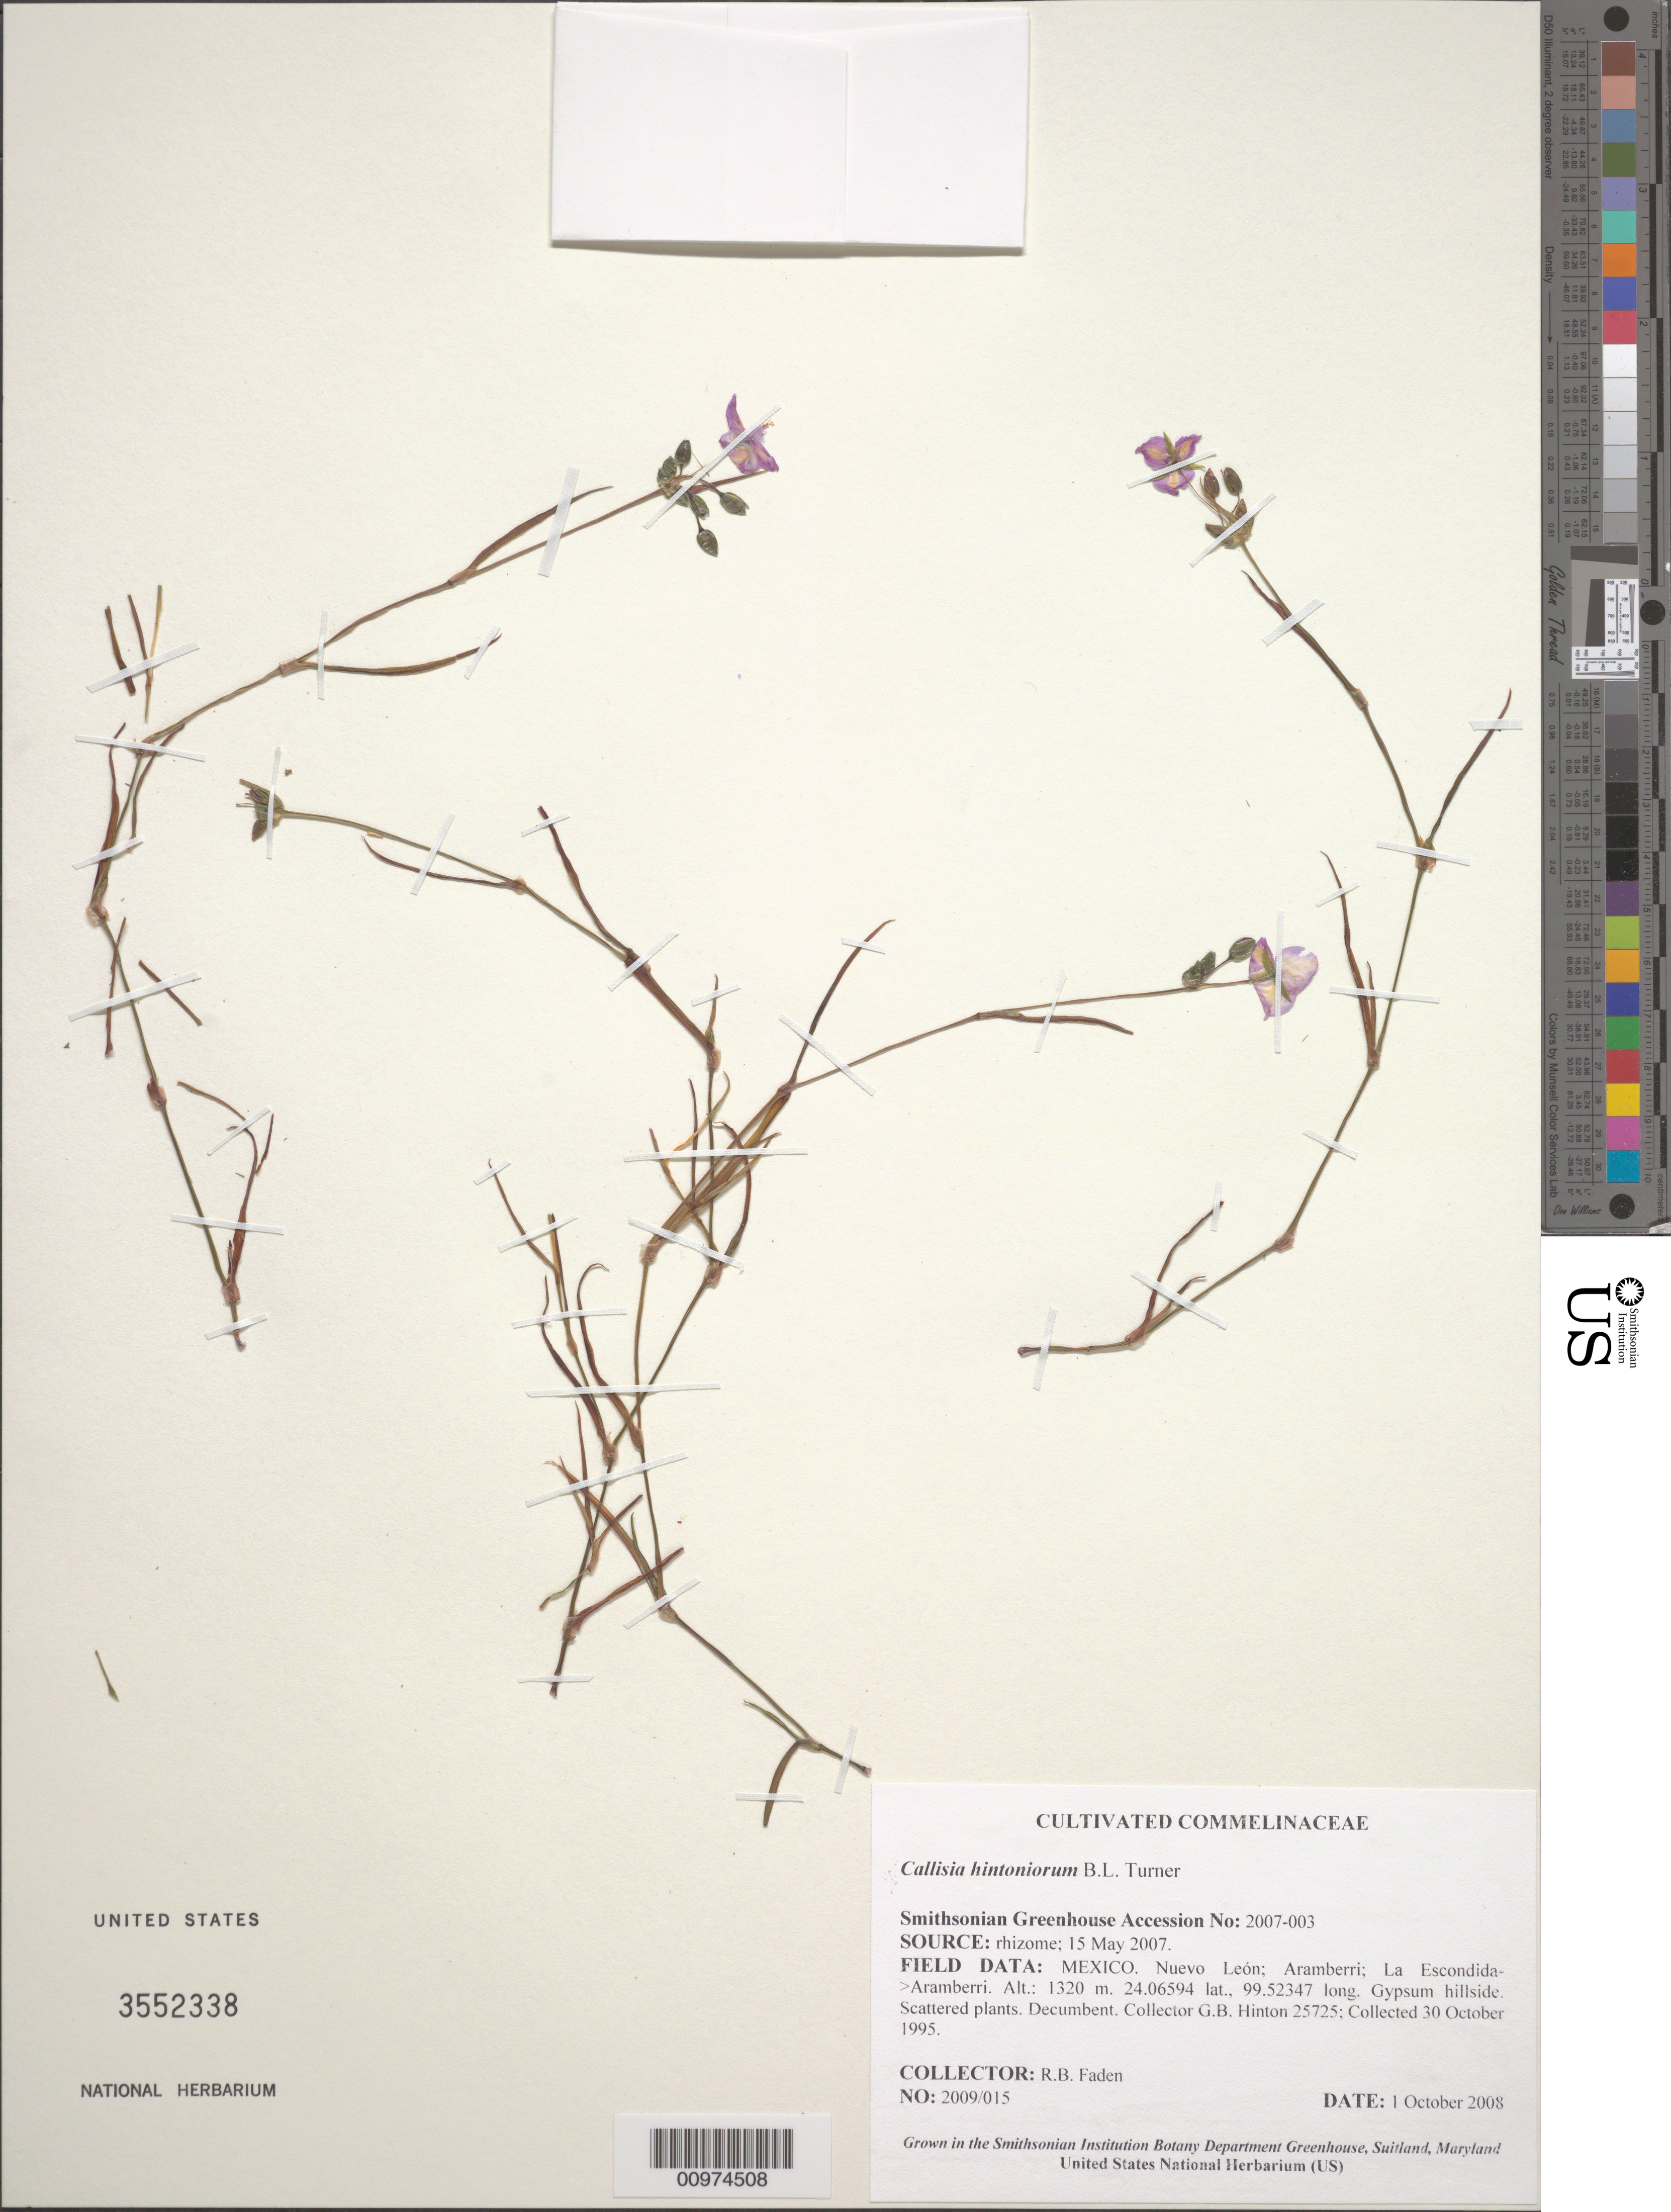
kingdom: Plantae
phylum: Tracheophyta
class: Liliopsida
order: Commelinales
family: Commelinaceae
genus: Callisia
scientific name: Callisia hintoniorum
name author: B.L. Turner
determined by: Faden, Robert B., (US), Smithsonian Institution - National Museum of Natural History (UNITED STATES)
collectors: R. B. Faden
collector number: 2009/015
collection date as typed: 01 Oct 2008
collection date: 2008-10-01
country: Mexico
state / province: Nuevo León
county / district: Aramberri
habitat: Gypsum hillside.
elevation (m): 1320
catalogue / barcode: US 3552338